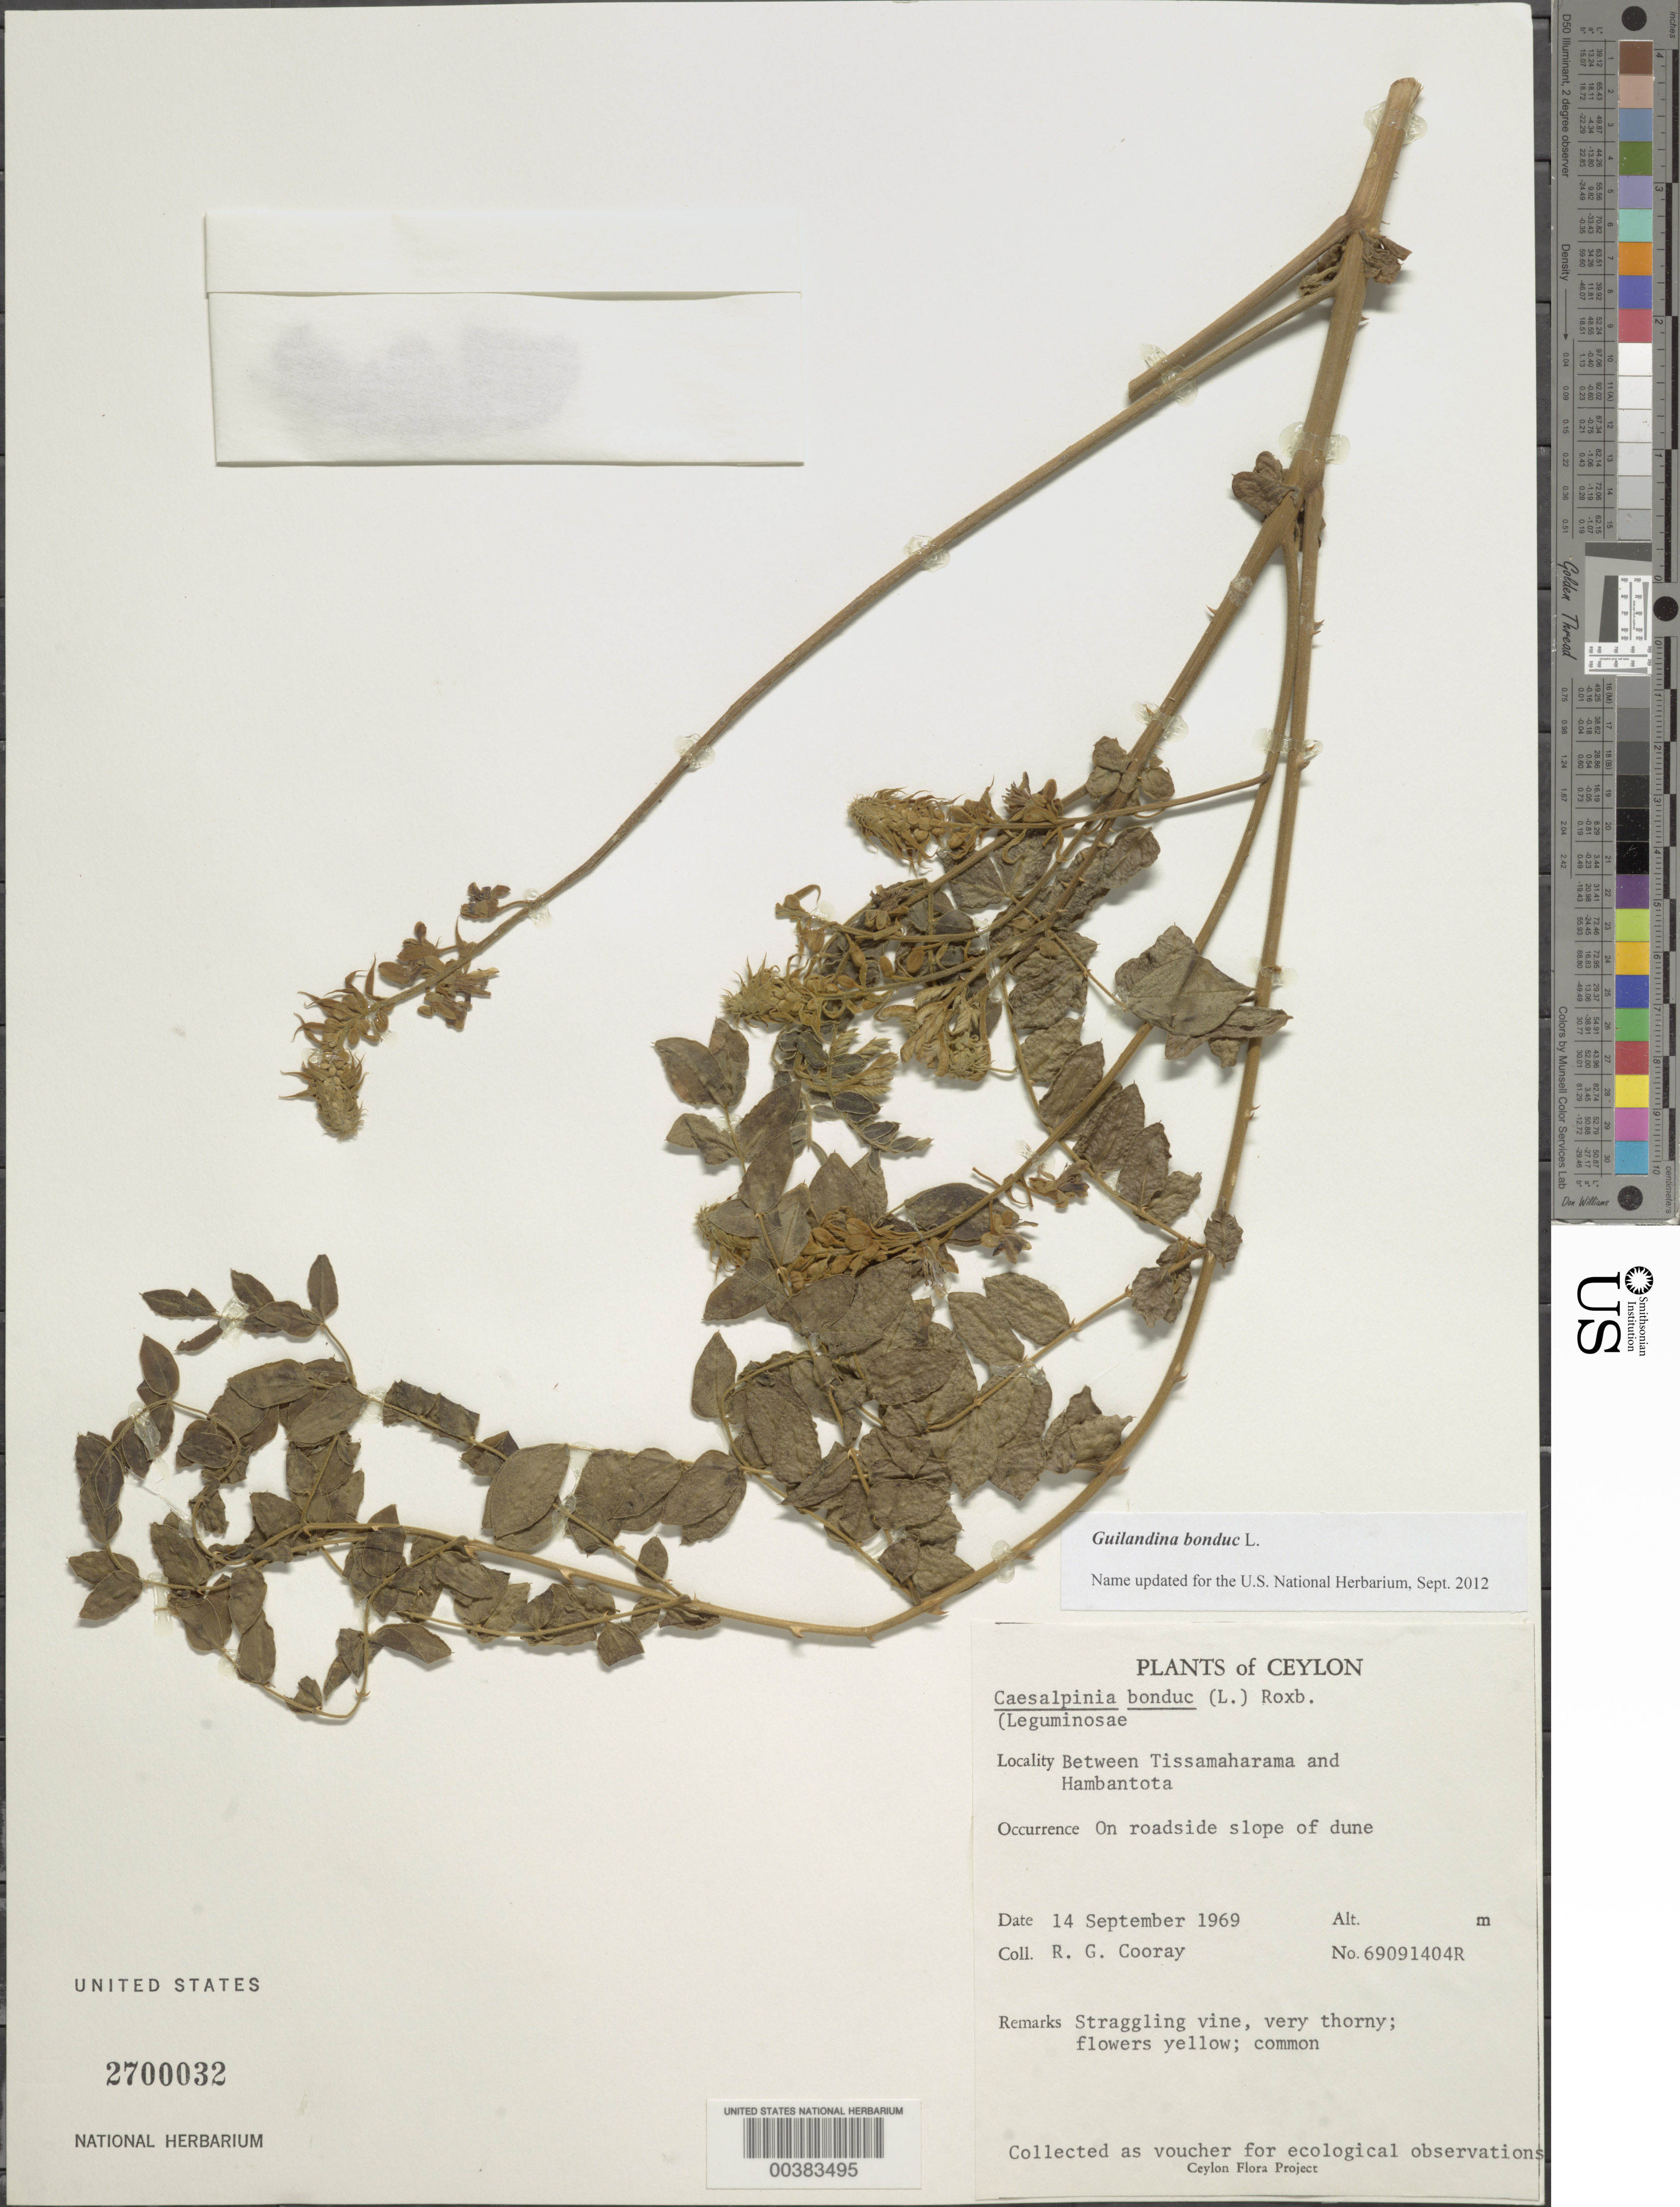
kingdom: Plantae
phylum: Tracheophyta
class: Magnoliopsida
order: Fabales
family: Fabaceae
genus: Guilandina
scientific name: Guilandina bonduc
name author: L.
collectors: R. Cooray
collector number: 69091404r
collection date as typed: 14 Sep 1969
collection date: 1969-09-14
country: Sri Lanka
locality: Between tissamaharama and hambantota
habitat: On roadside slope of dune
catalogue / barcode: US 2700032